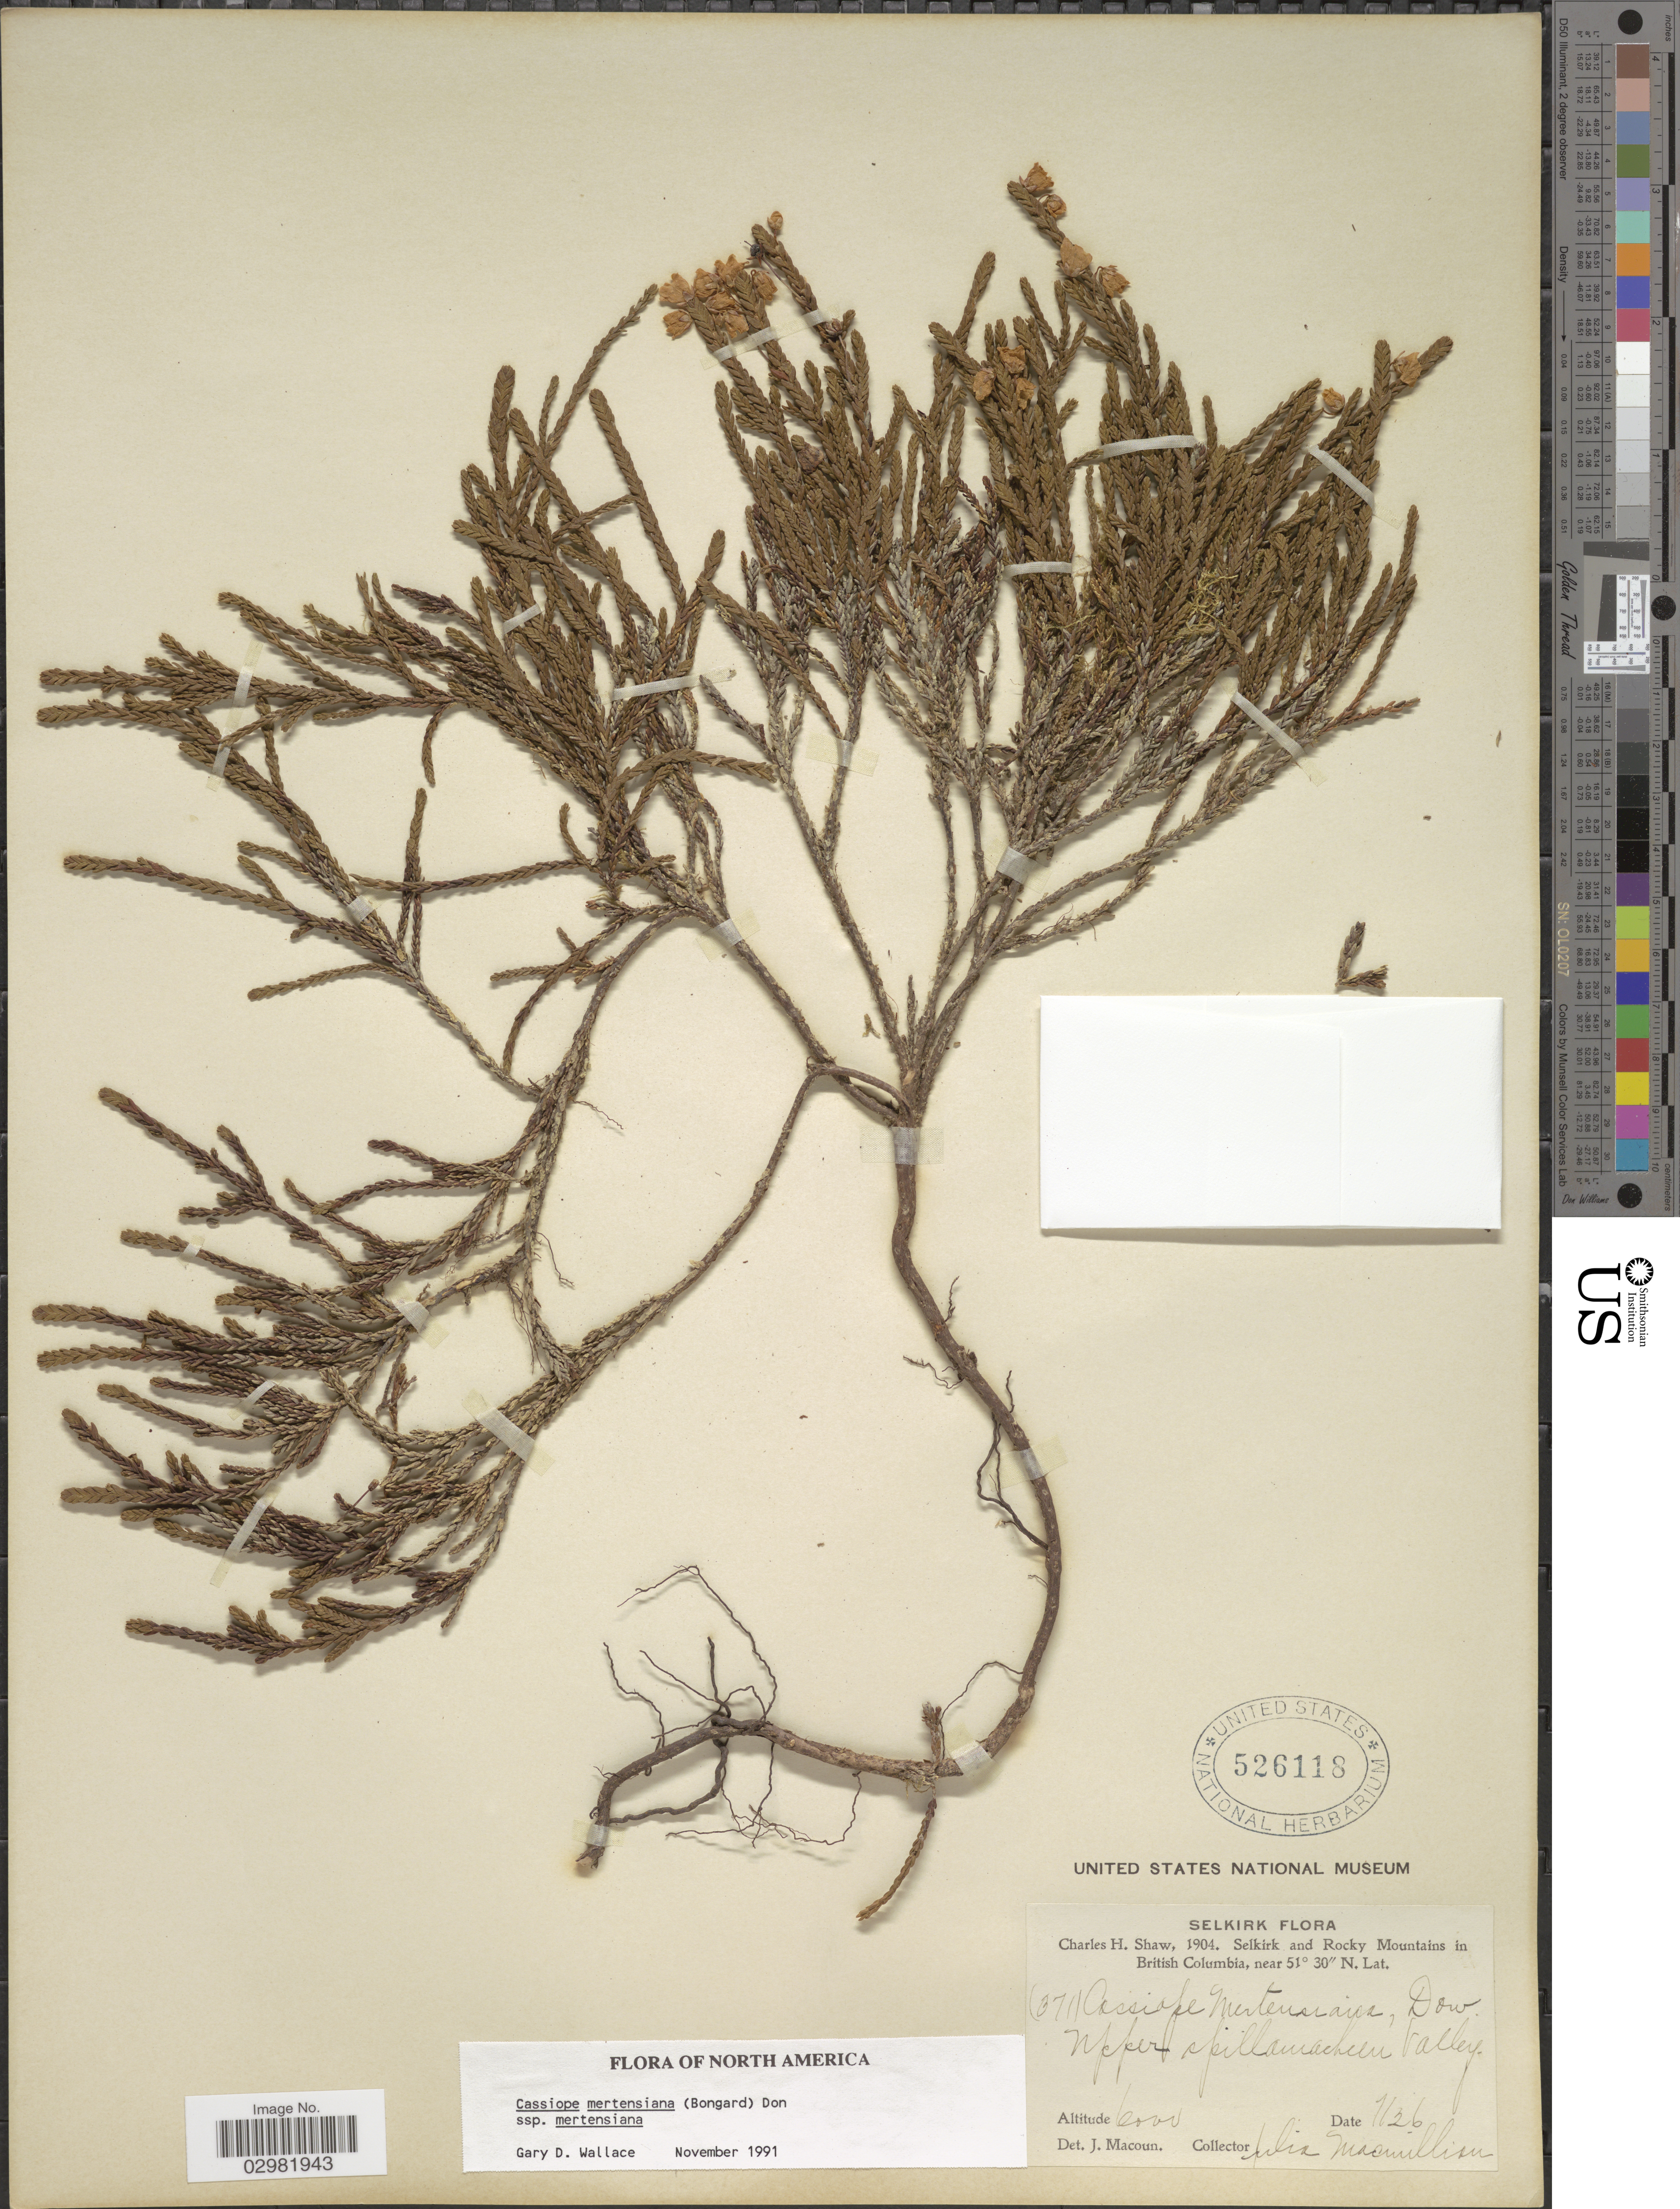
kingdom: Plantae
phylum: Tracheophyta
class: Magnoliopsida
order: Ericales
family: Ericaceae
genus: Cassiope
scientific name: Cassiope mertensiana subsp. mertensiana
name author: (Bong.) G. Don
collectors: C. H. Shaw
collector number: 371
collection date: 1904-07-26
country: Canada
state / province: British Columbia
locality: Selkirk and Rocky Mountains in British Columbia, Upper Spillamacheen Valley.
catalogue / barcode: US 526118